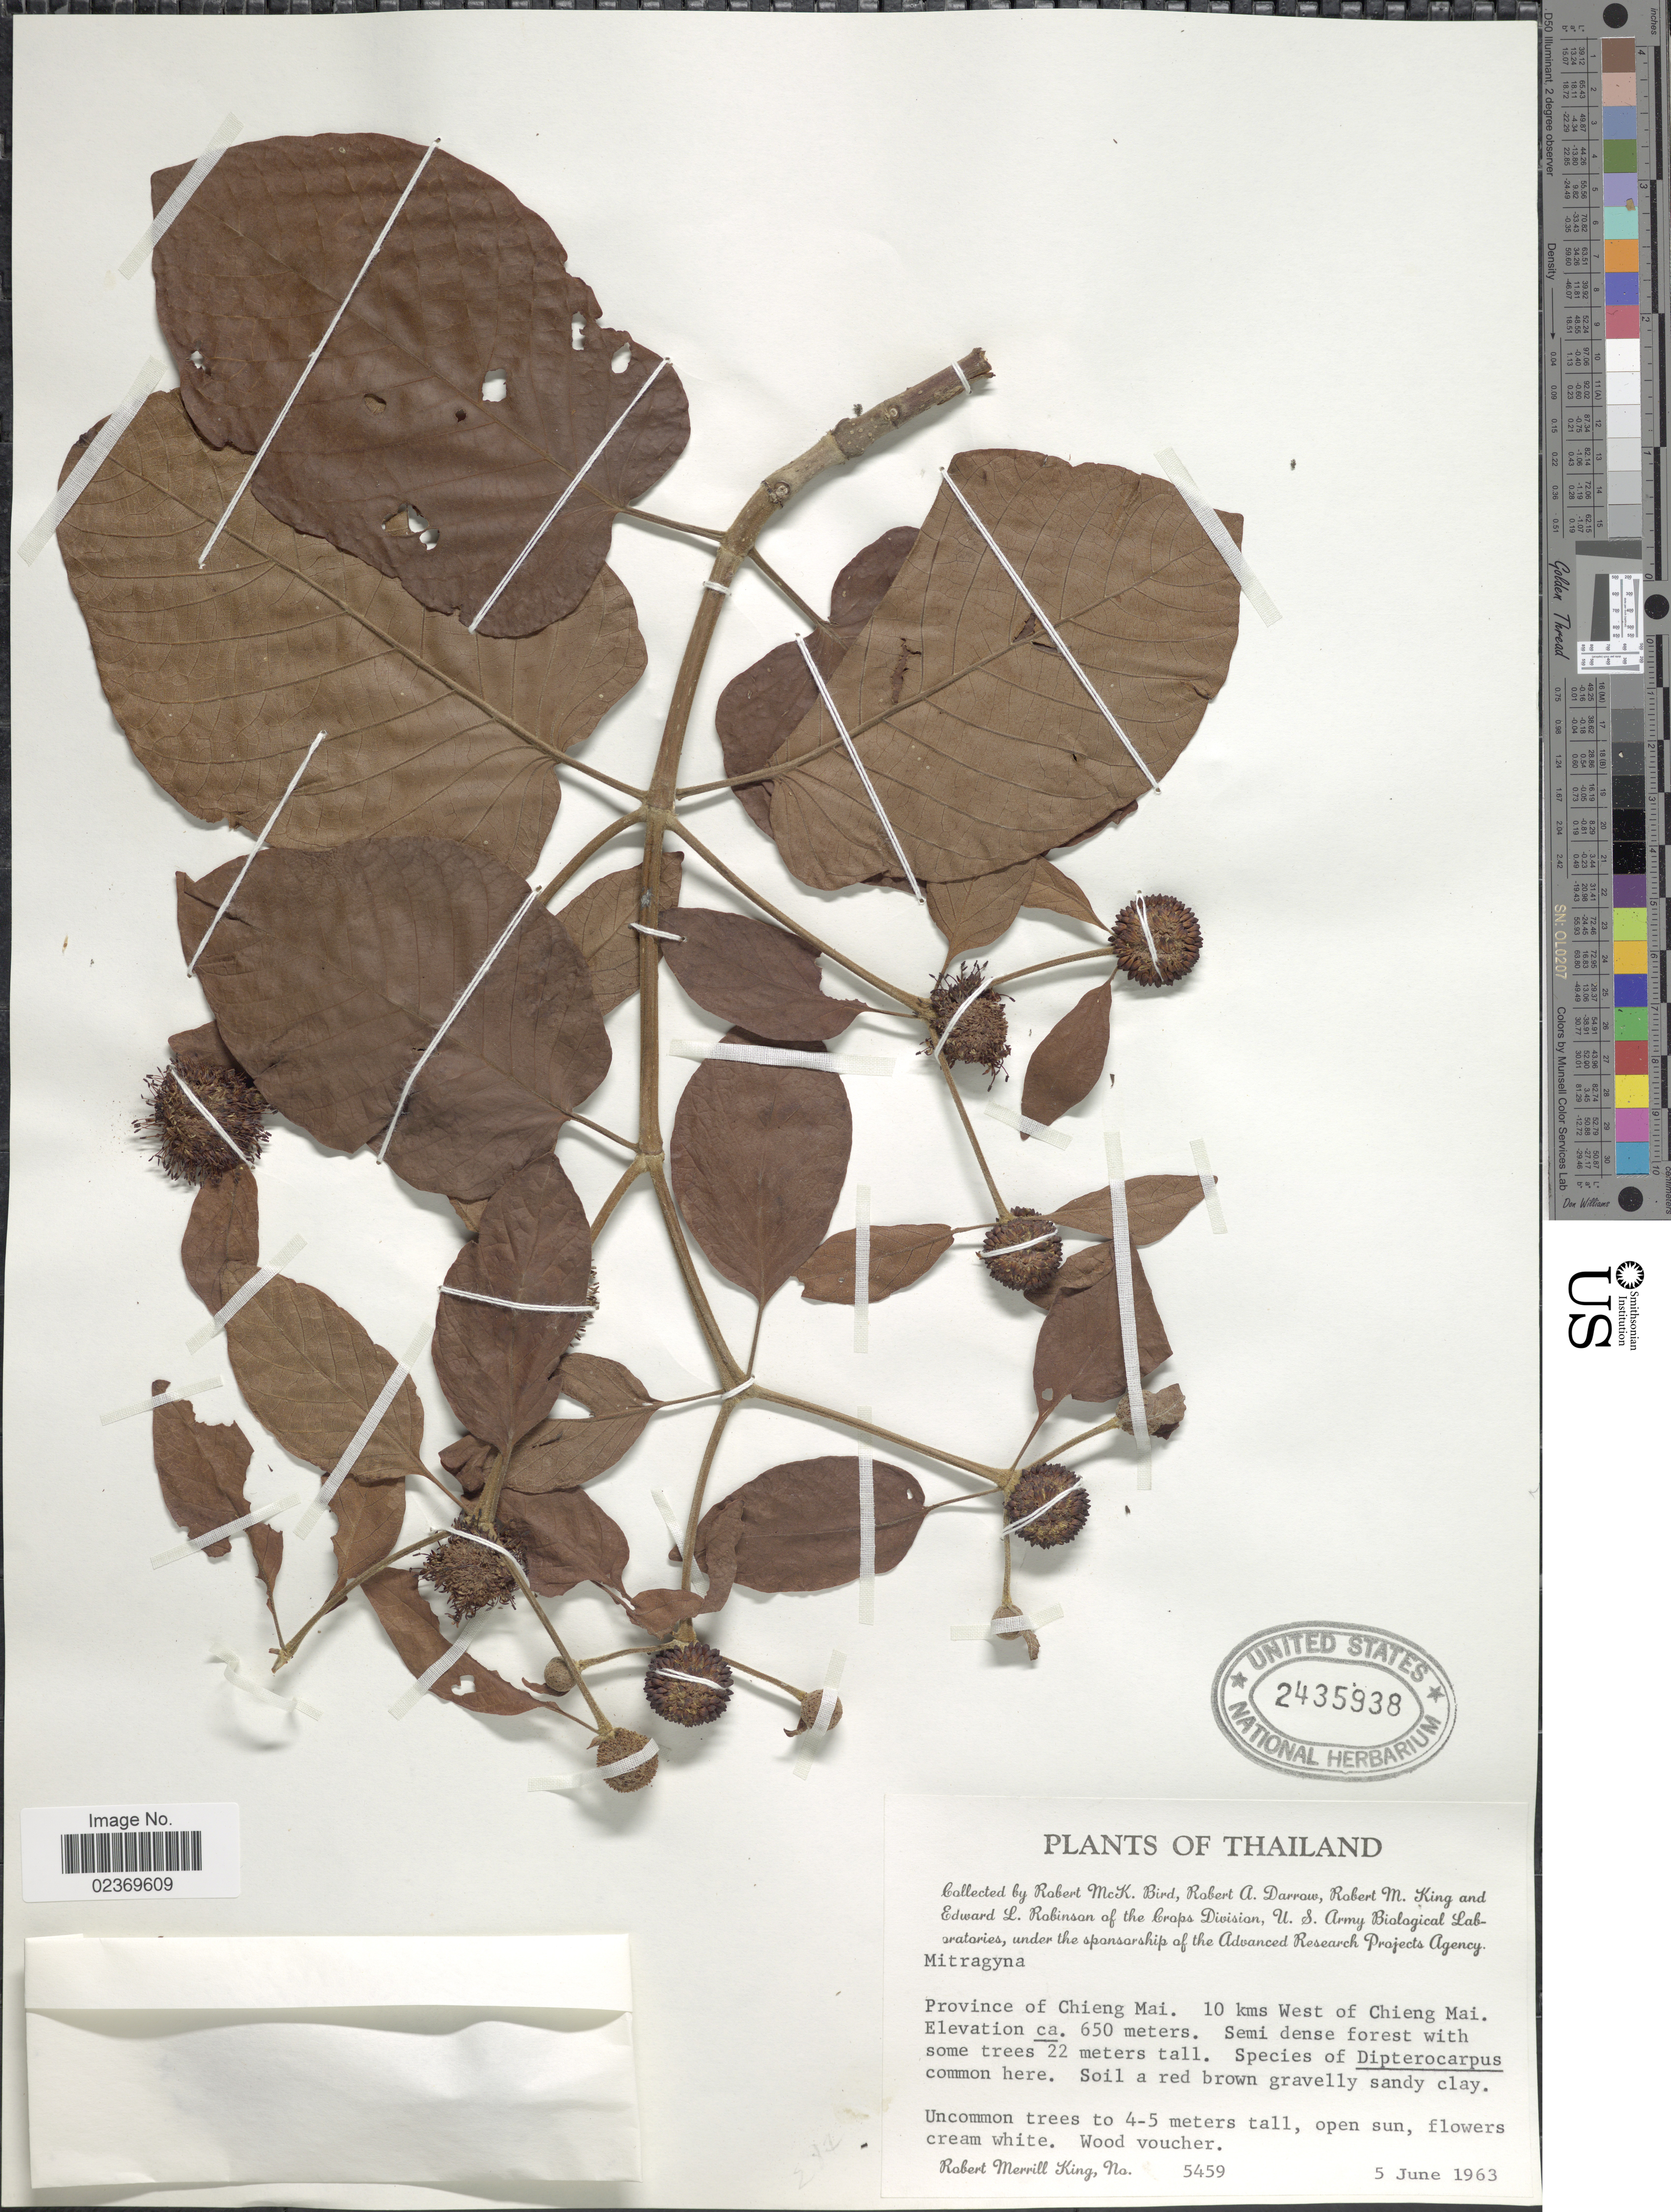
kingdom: Plantae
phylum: Tracheophyta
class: Magnoliopsida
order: Gentianales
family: Rubiaceae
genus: Mitragyna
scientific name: Mitragyna sp.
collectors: R. M. King, R. M. Bird, R. A. Darrow & E. L. Robinson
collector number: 5459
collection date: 1963-06-05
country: Thailand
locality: Province of Chieng Mai. 10 kms West of Chieng Mai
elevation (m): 650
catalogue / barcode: US 2435938